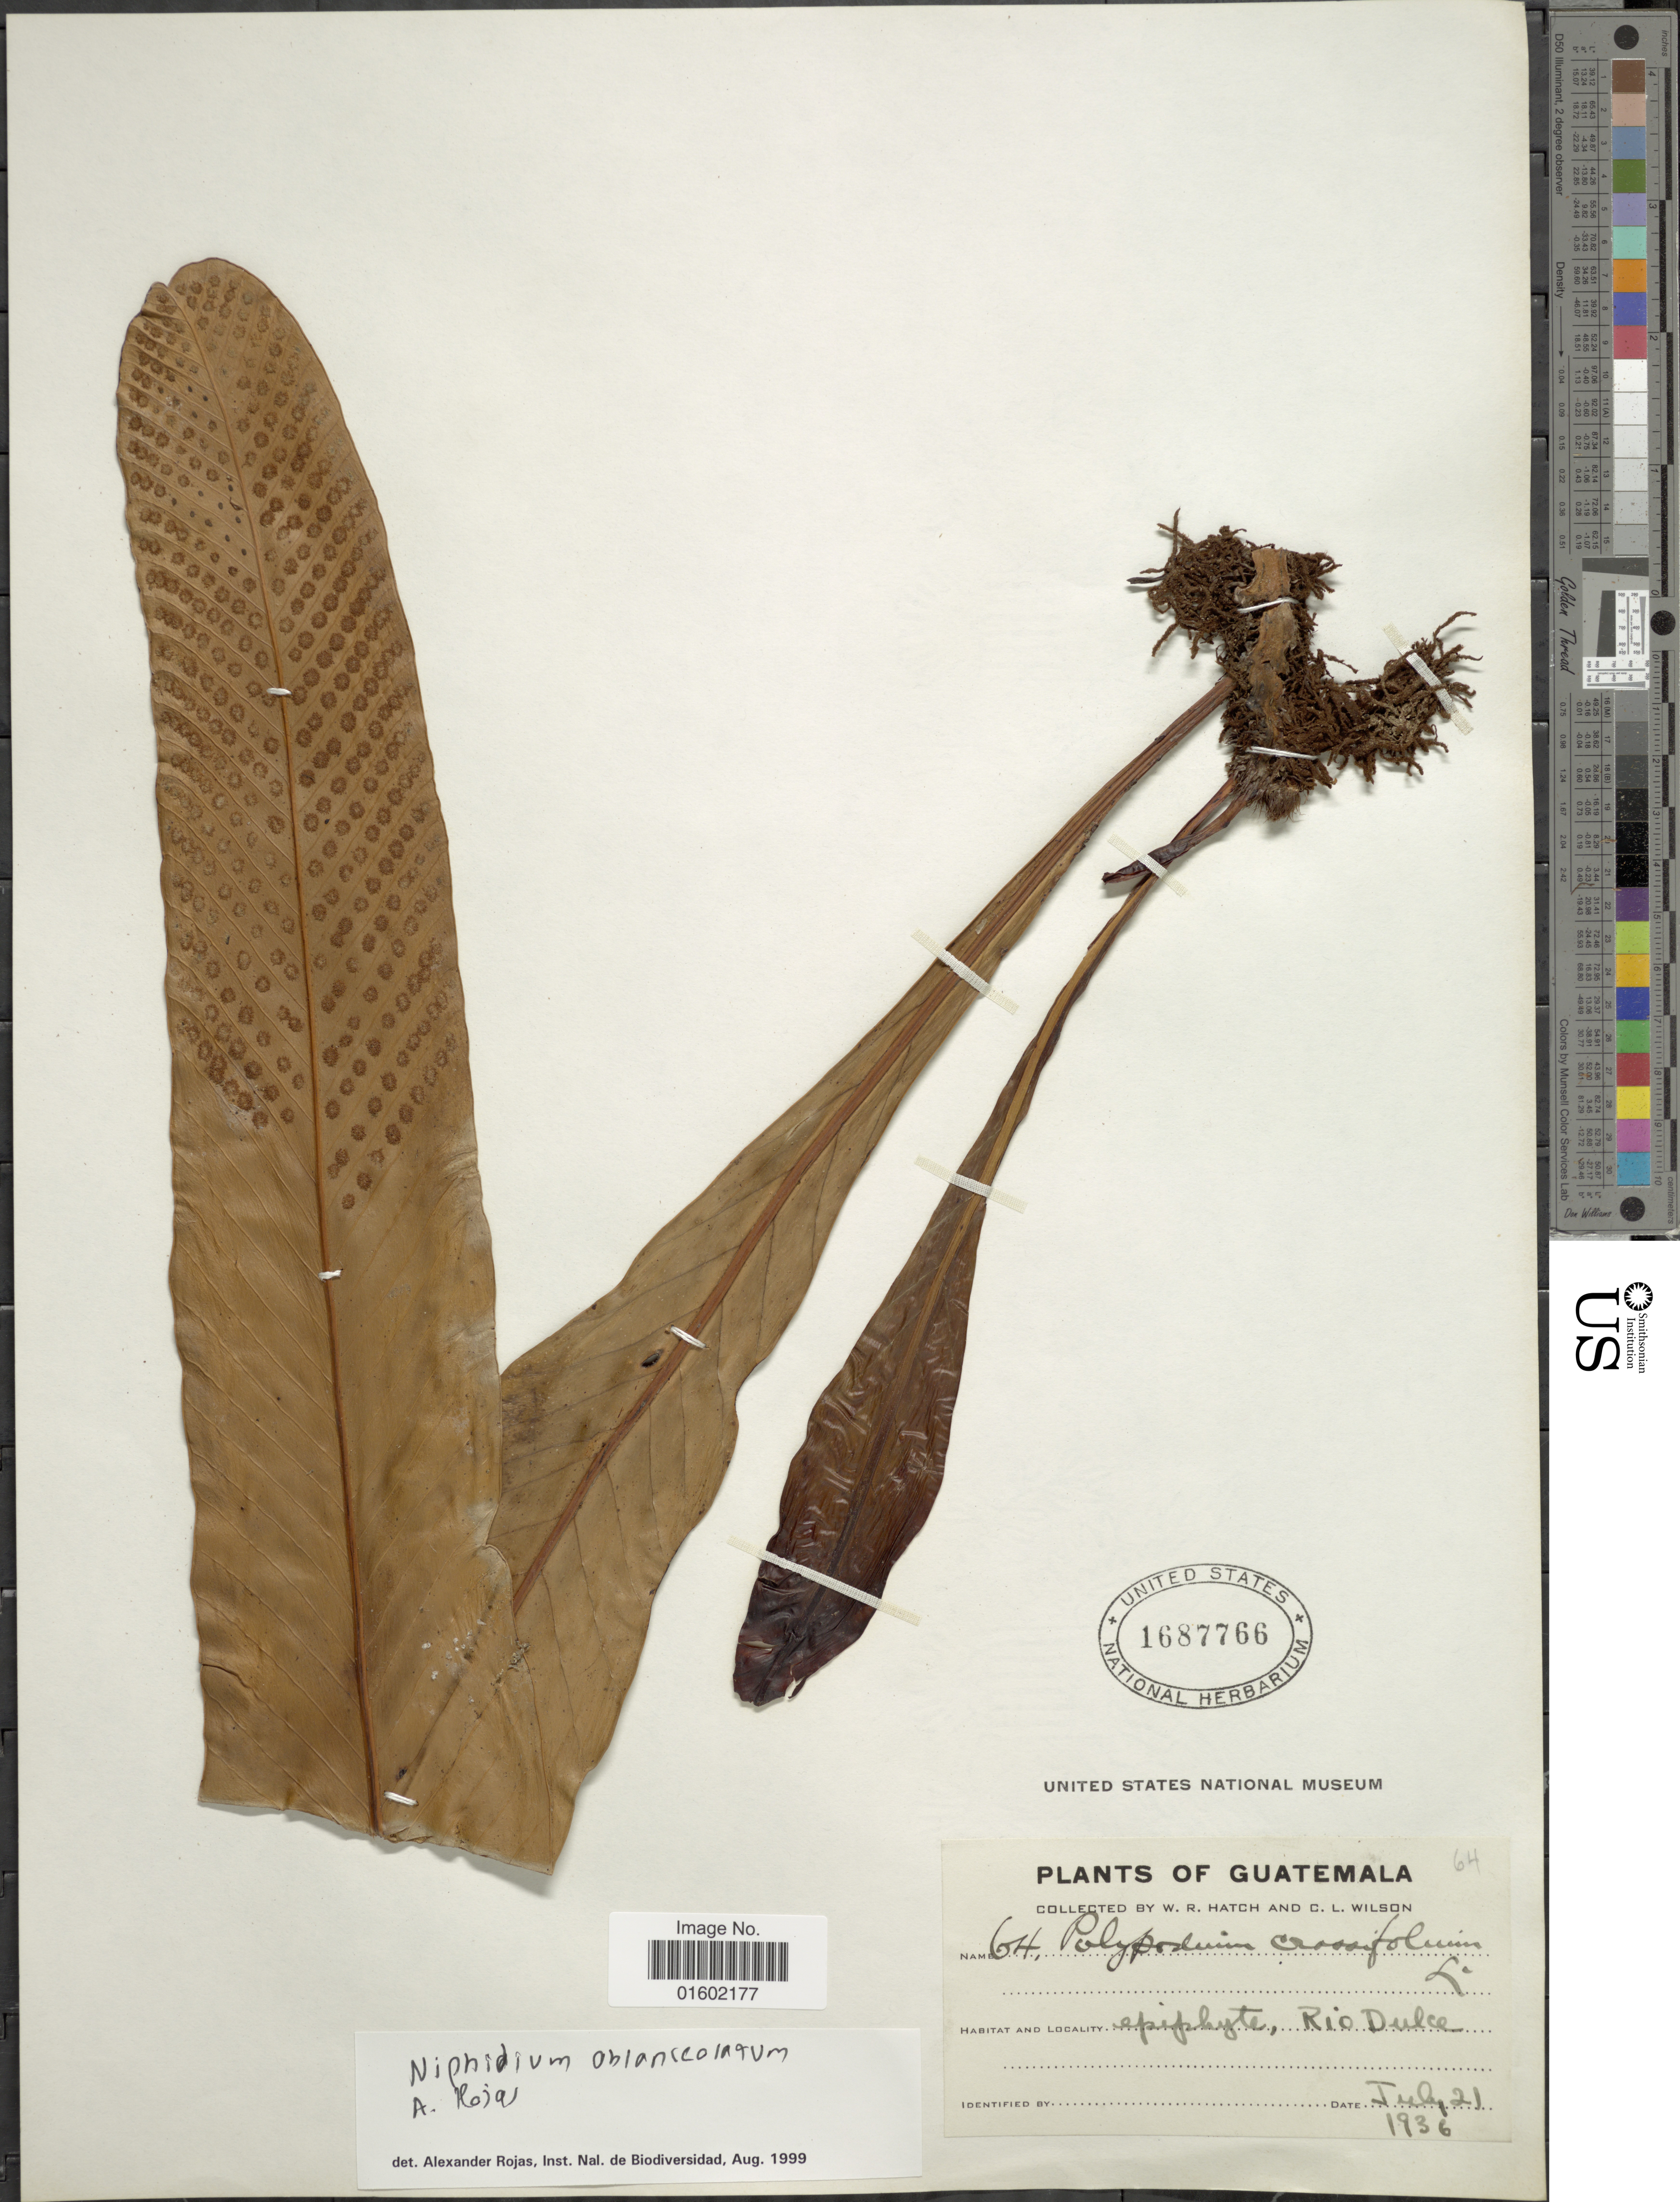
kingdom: Plantae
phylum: Tracheophyta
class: Polypodiopsida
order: Polypodiales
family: Polypodiaceae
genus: Niphidium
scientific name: Niphidium crassifolium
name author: (L.) Lellinger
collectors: W. Hatch & C. L. Wilson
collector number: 64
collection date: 1936-07-21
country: Guatemala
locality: Rio Dulce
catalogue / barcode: US 1687766